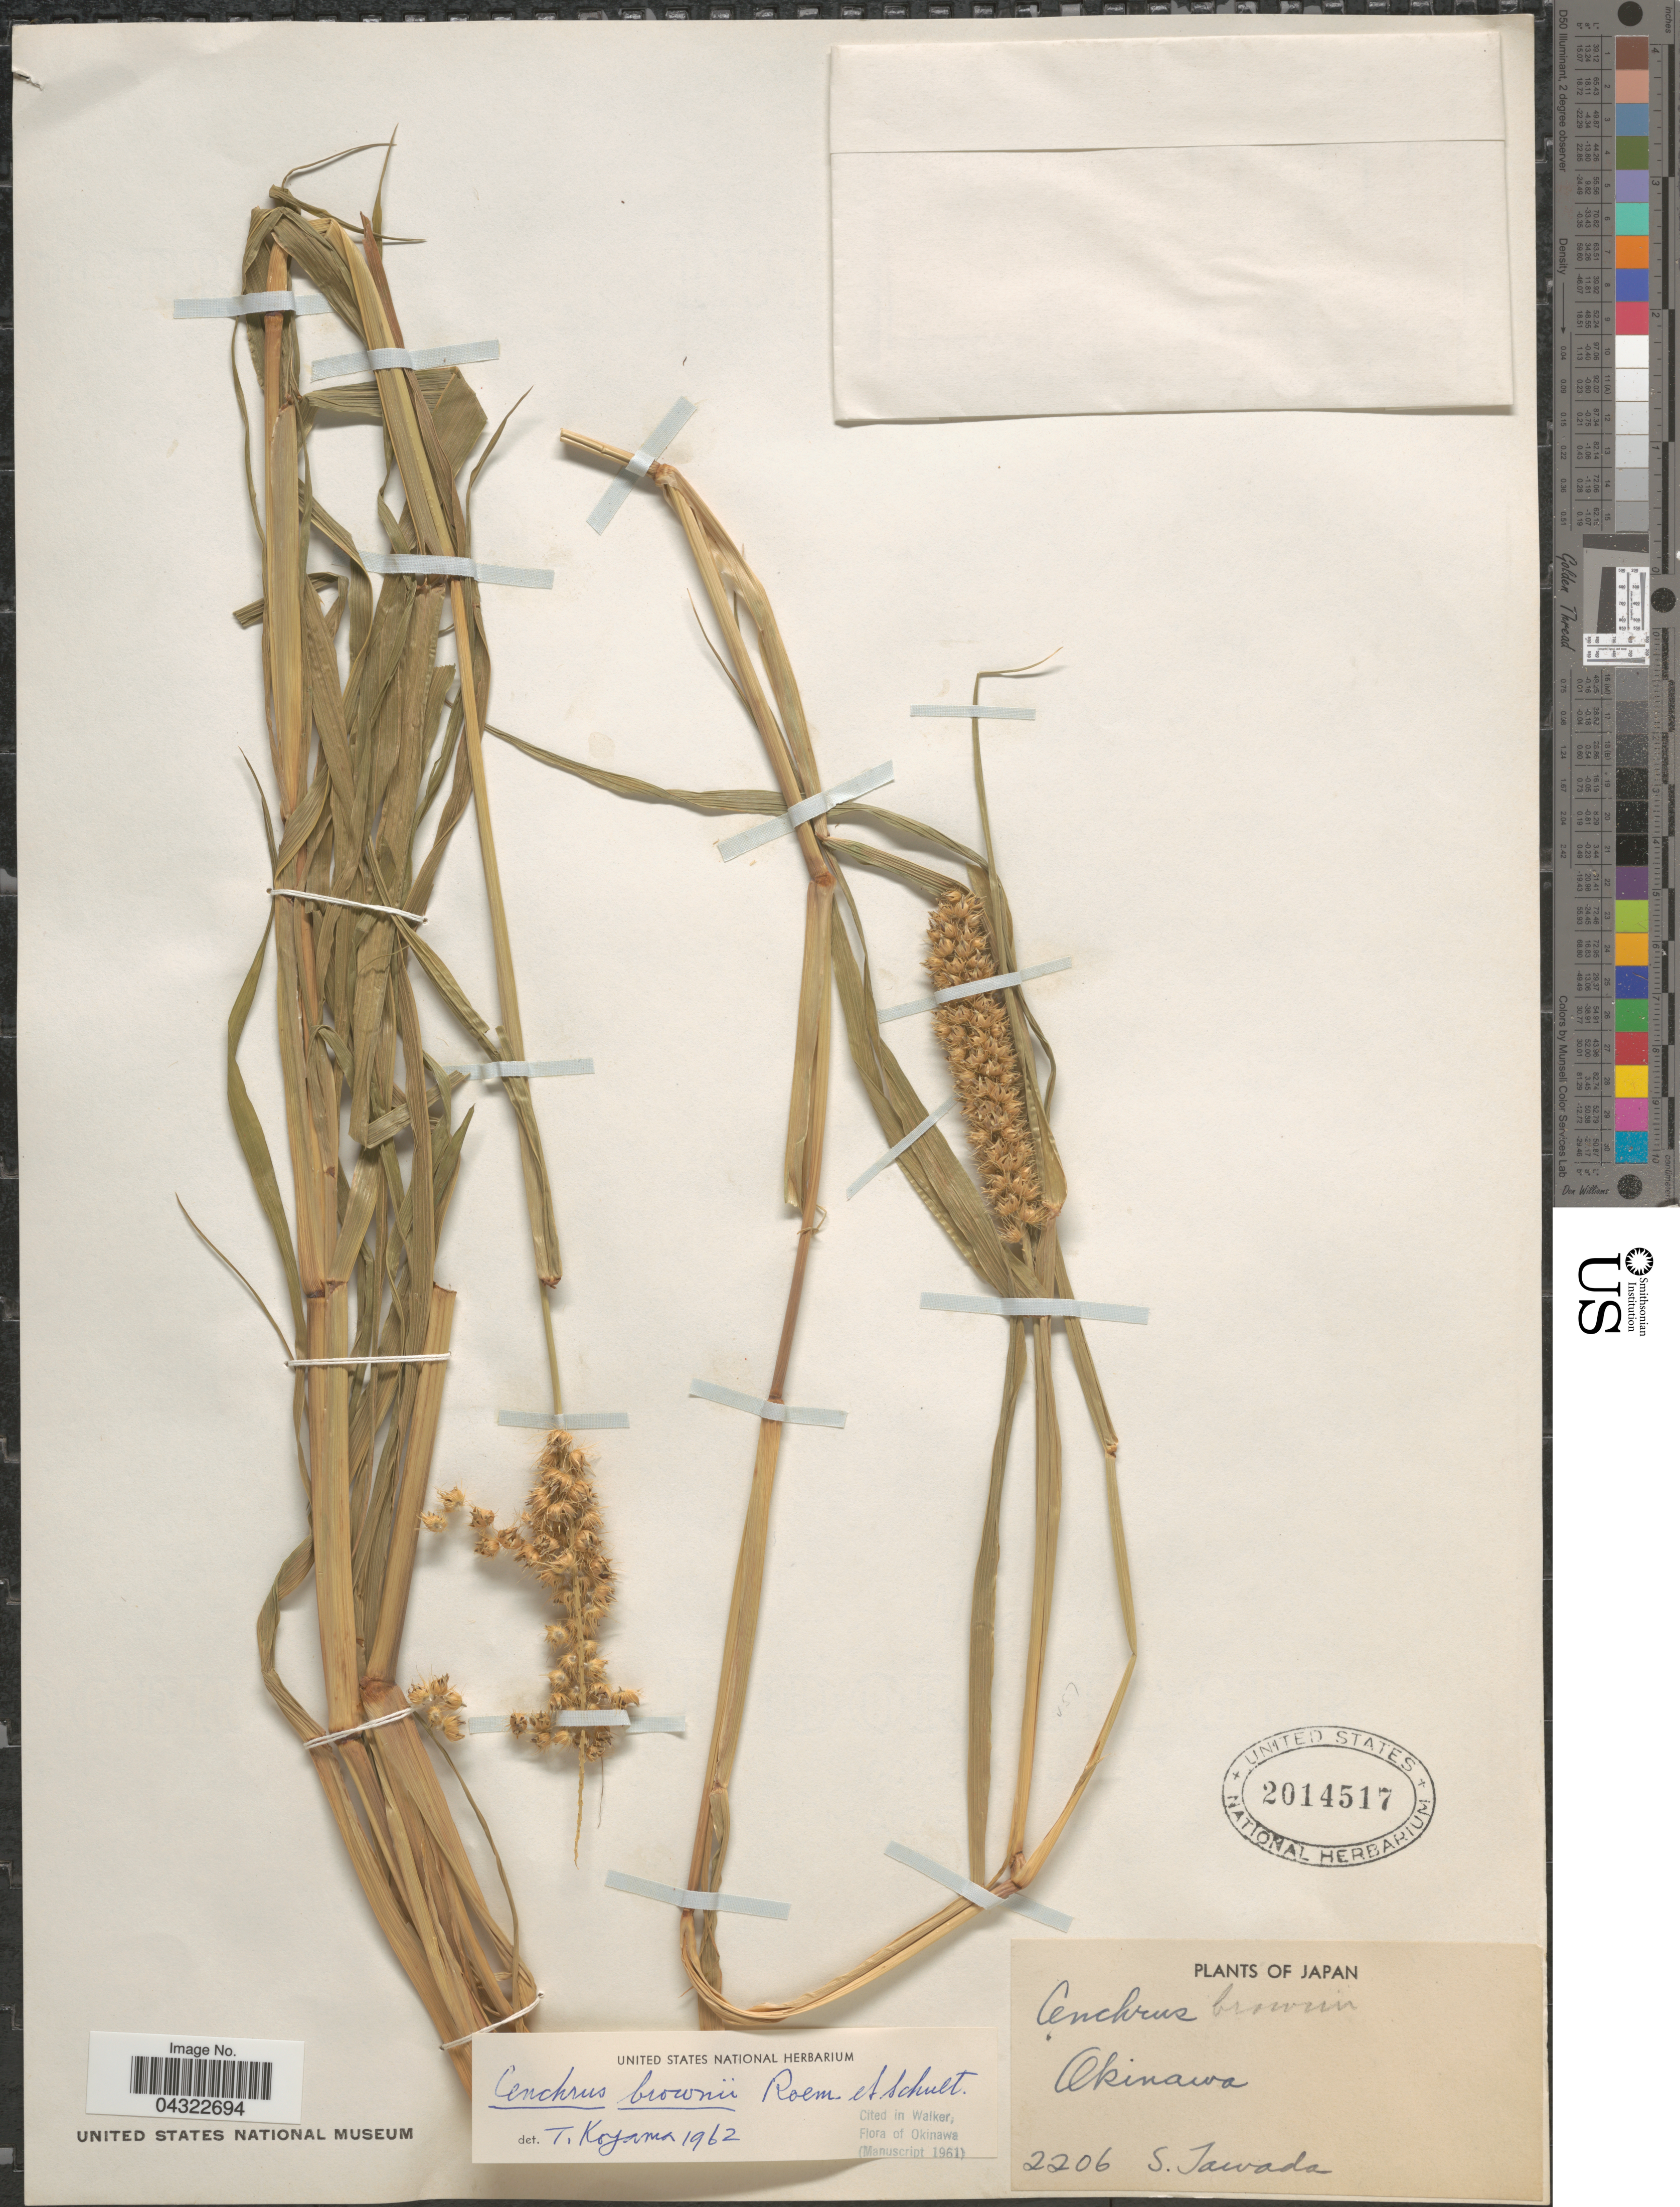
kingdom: Plantae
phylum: Tracheophyta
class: Liliopsida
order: Poales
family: Poaceae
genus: Cenchrus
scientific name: Cenchrus brownii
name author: Roem. & Schult.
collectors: S. Tawada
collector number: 2206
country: Japan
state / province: Okinawa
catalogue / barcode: US 2014517